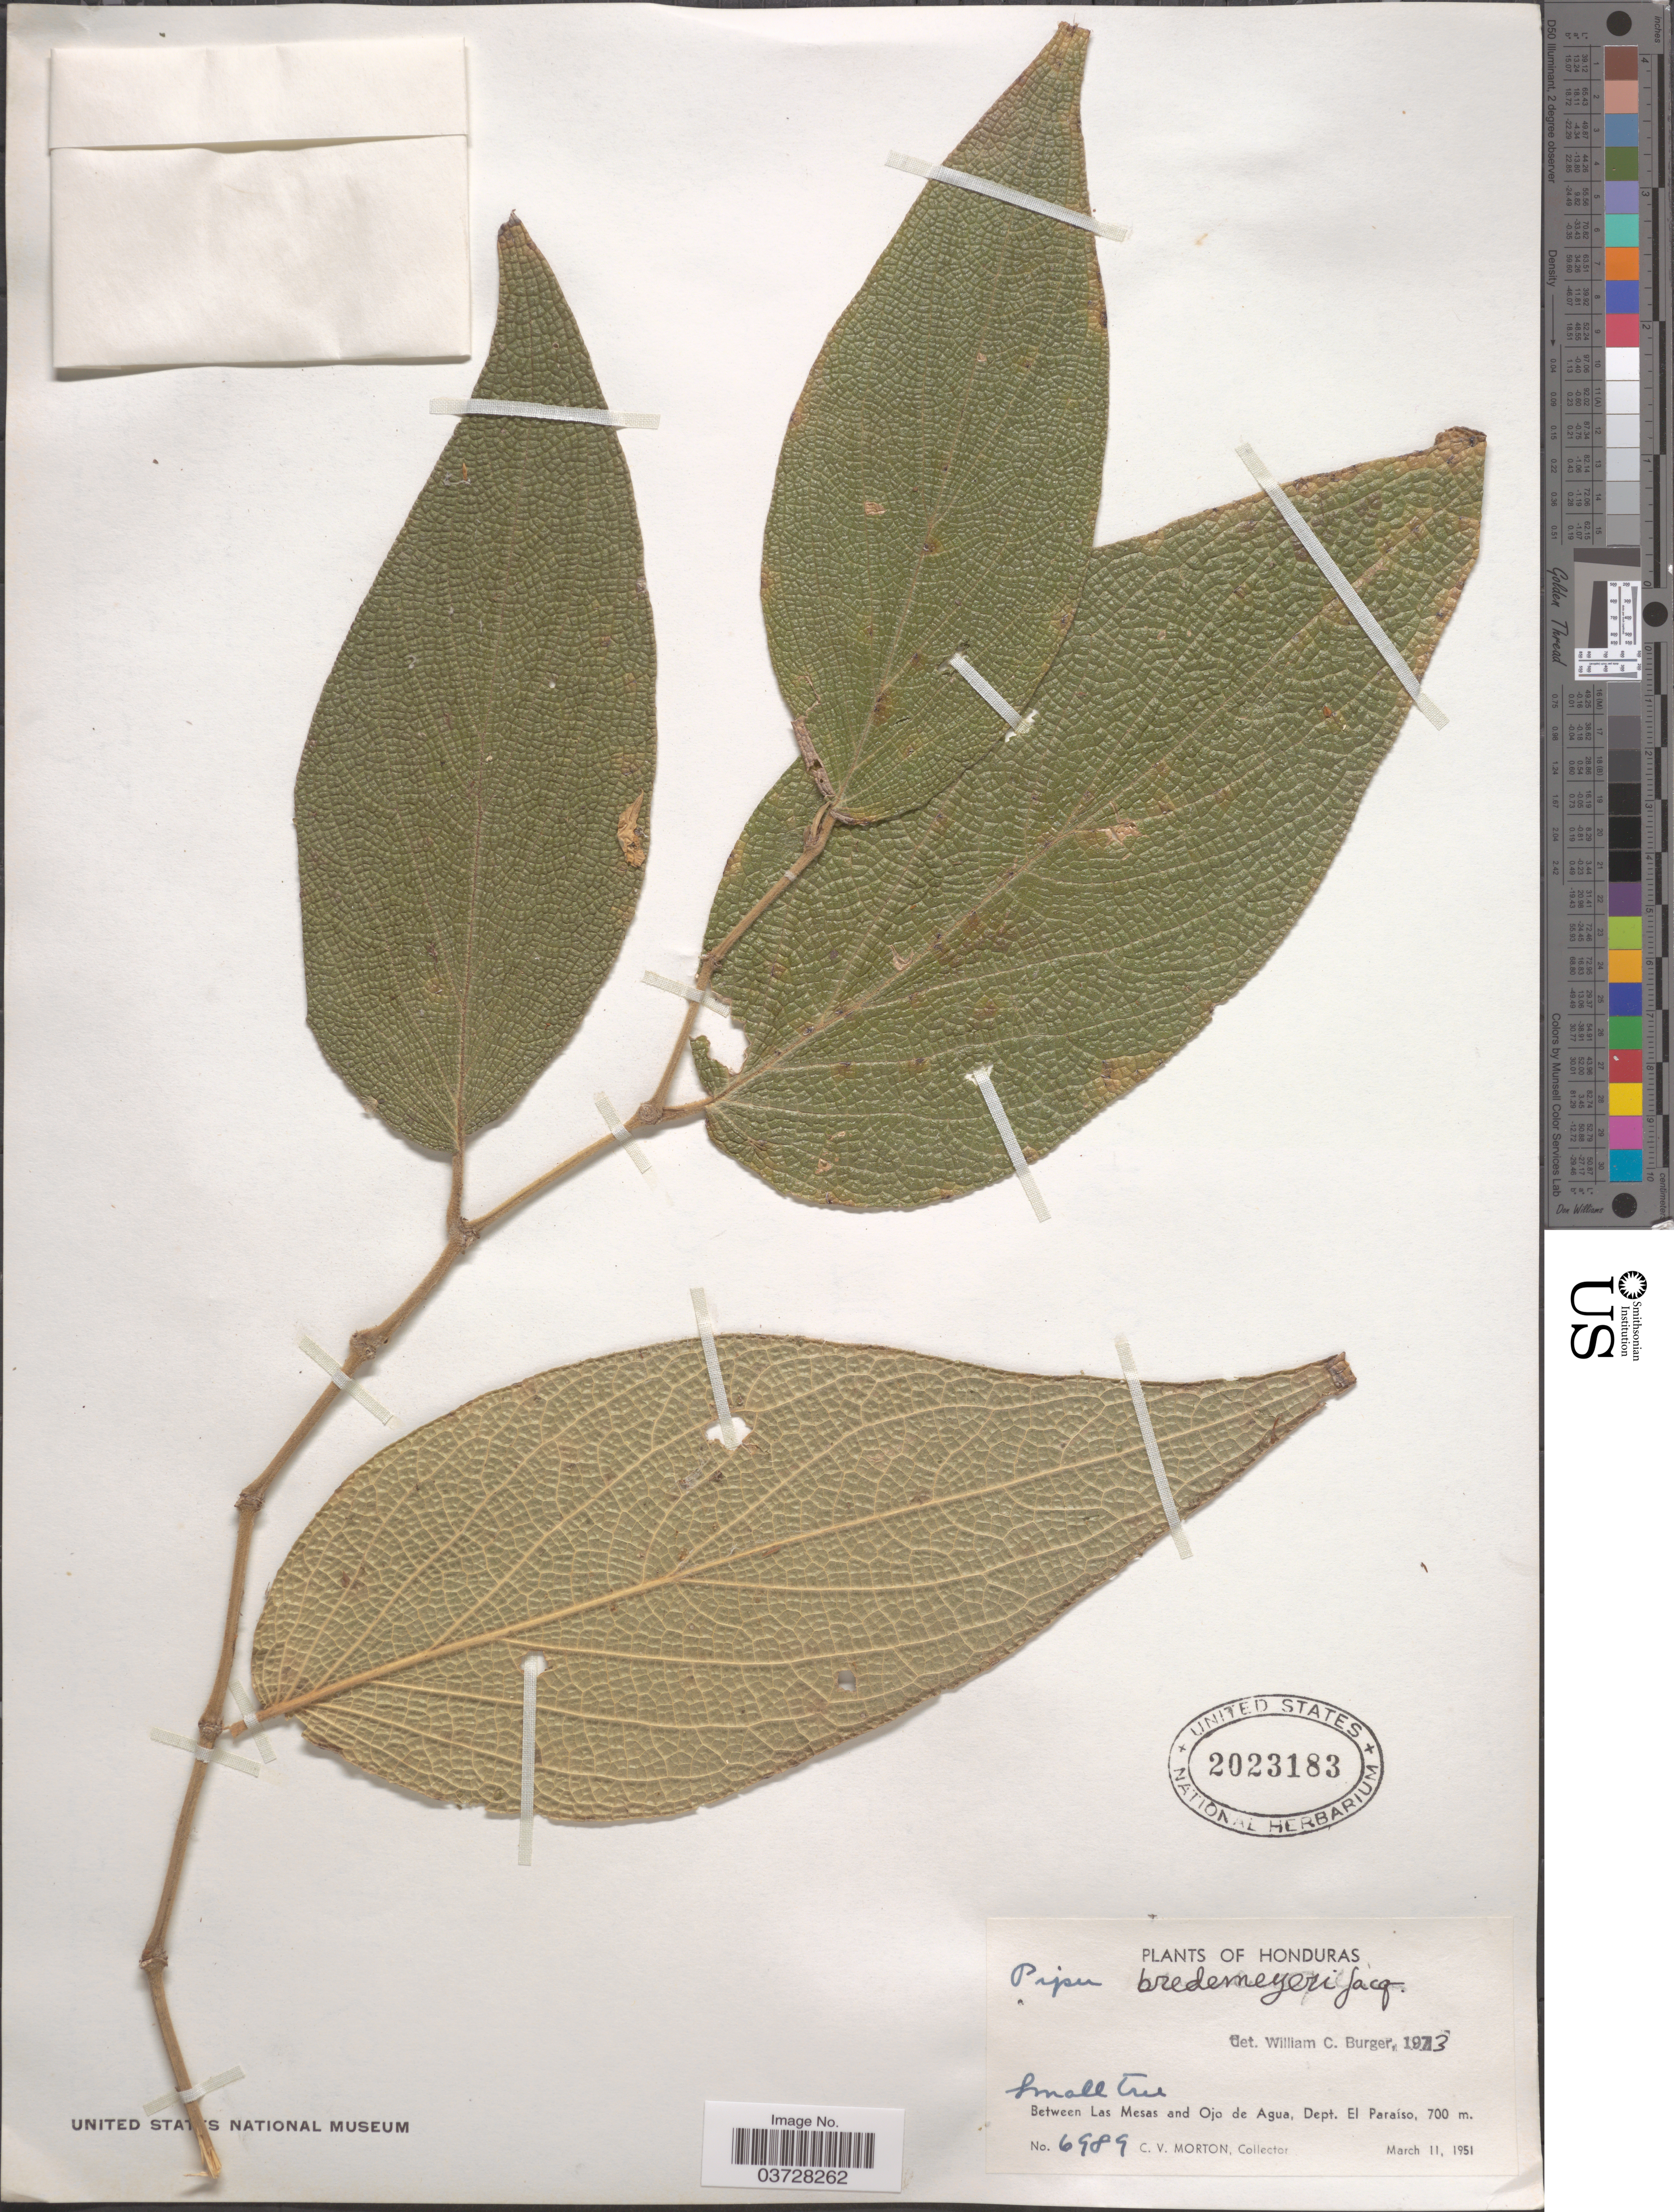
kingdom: Plantae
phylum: Tracheophyta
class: Magnoliopsida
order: Piperales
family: Piperaceae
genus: Piper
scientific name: Piper bredemeyeri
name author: J. Jacq.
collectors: C. V. Morton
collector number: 6989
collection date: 1951-03-11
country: Honduras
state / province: El Paraiso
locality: Between Las Mesas and Ojo de Agua, Dept. El Paraíso.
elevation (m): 700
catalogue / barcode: US 2023183